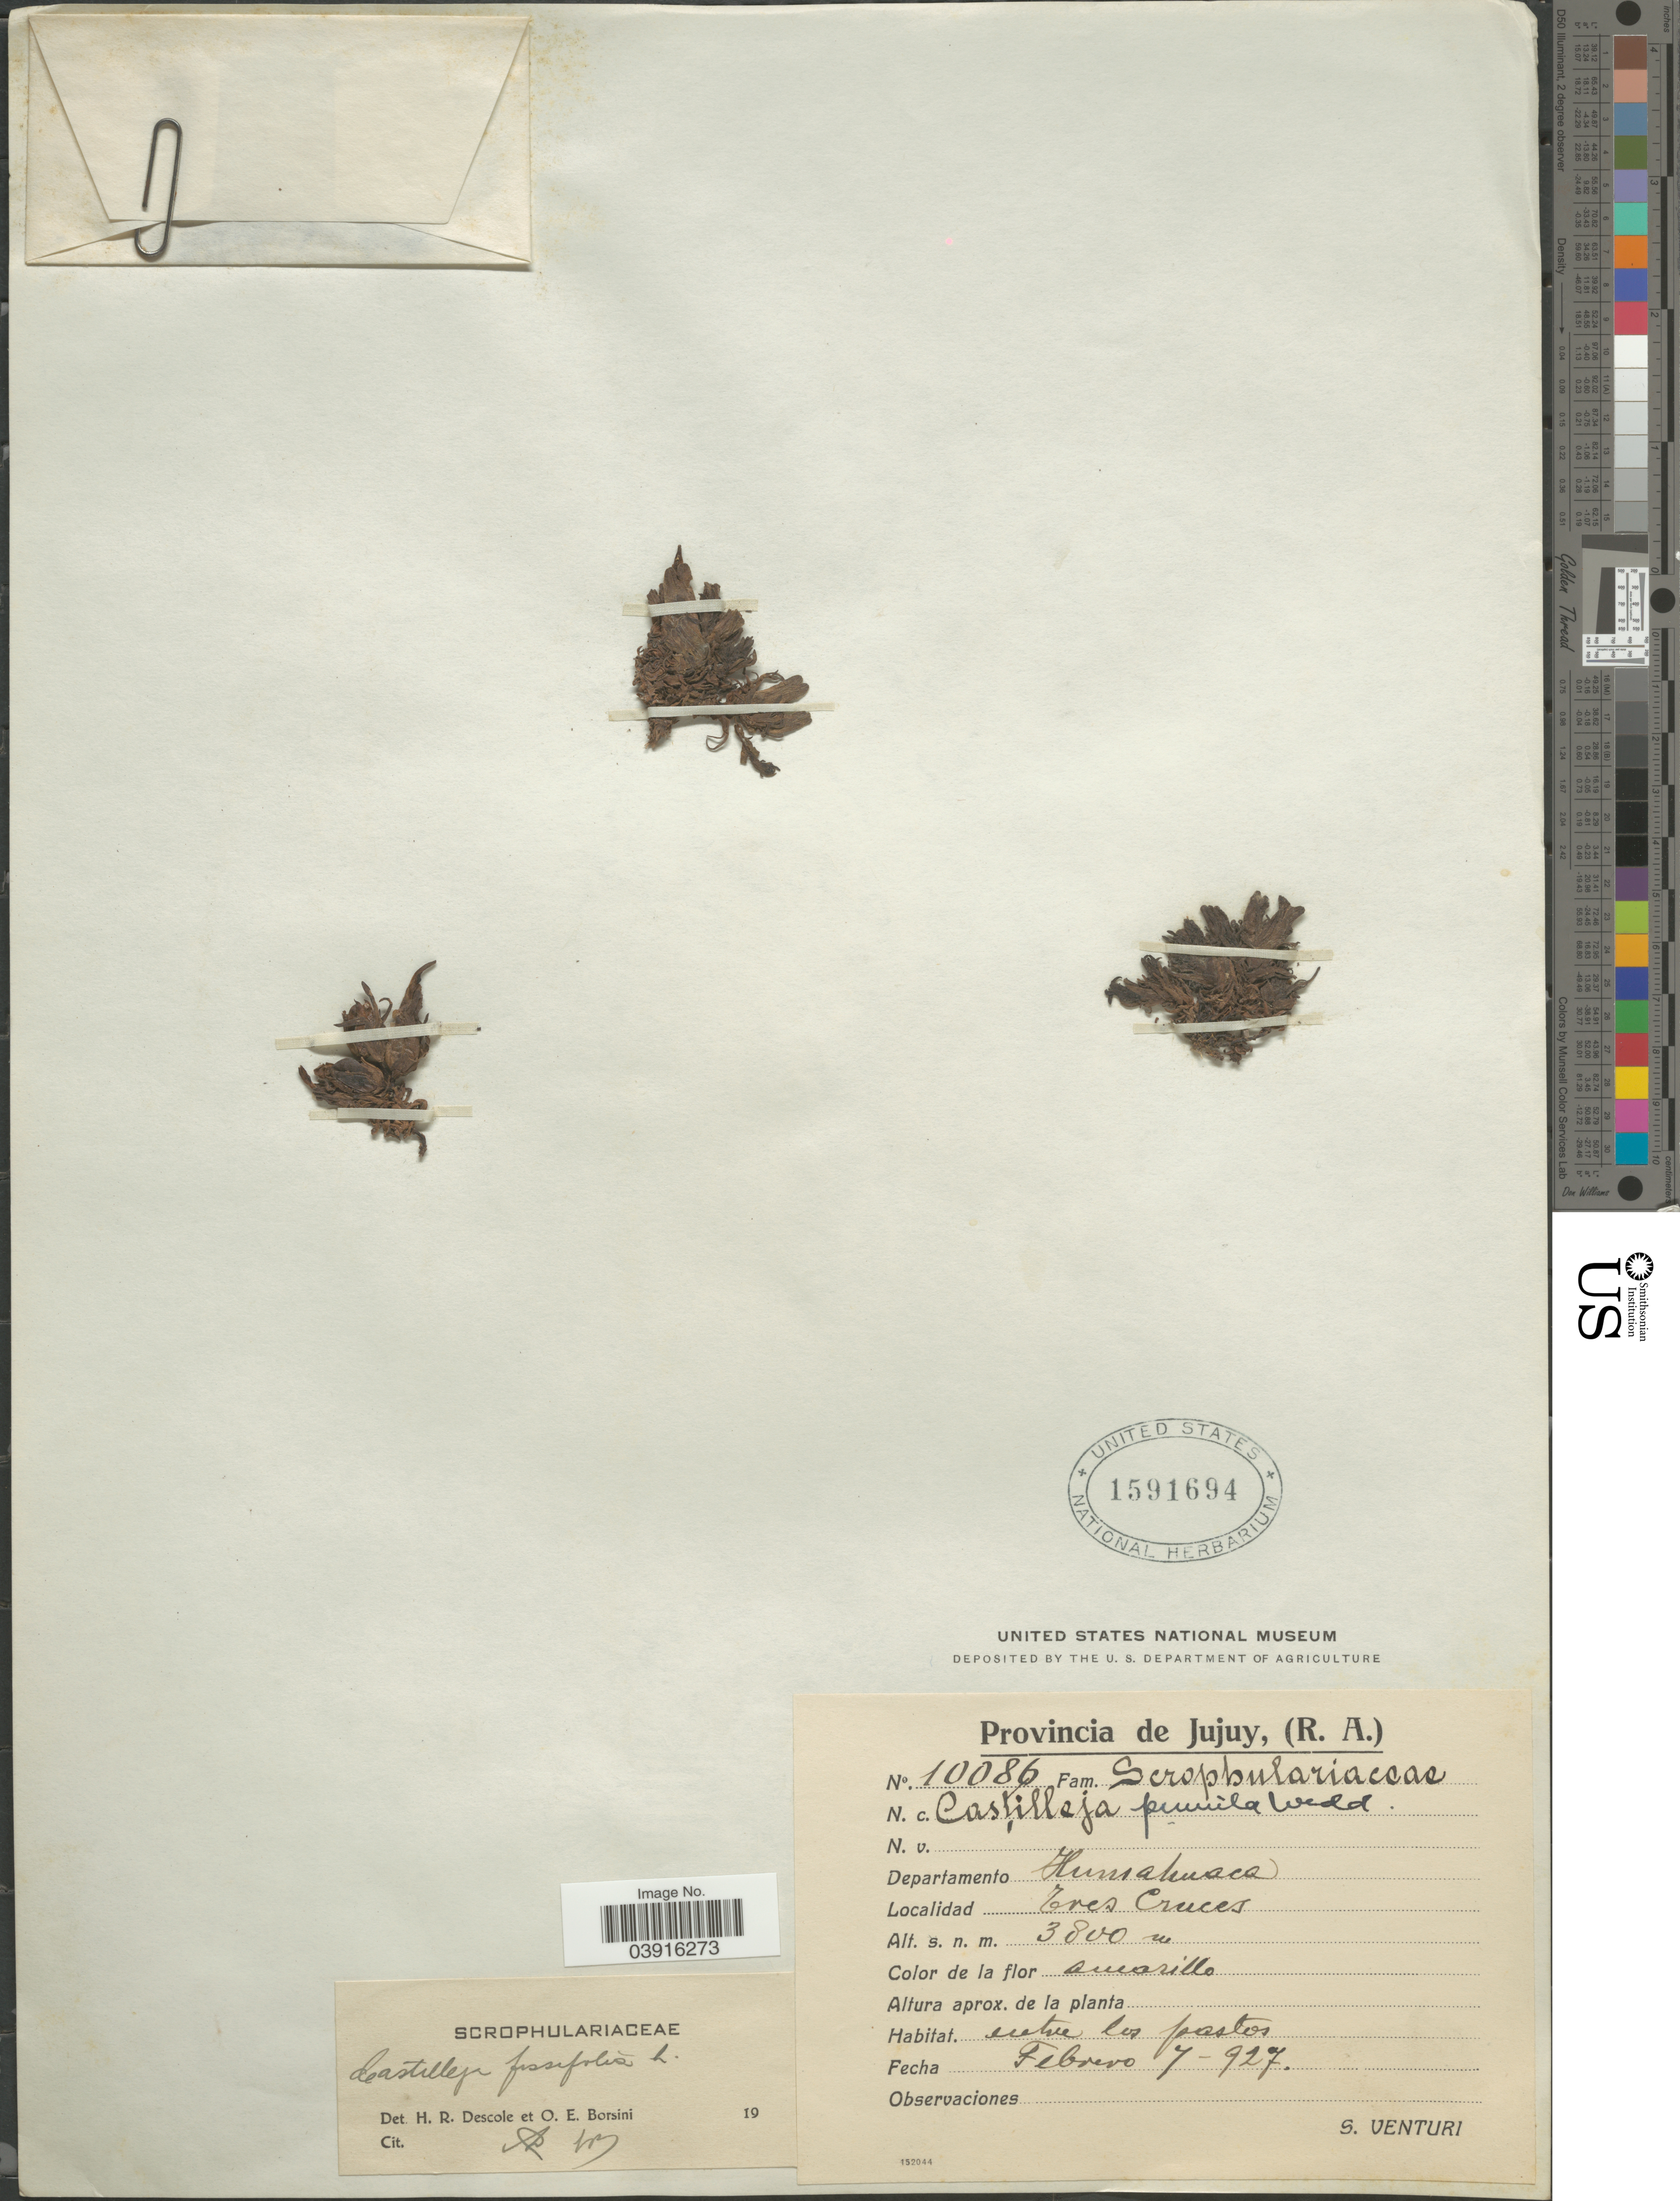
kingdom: Plantae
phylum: Tracheophyta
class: Magnoliopsida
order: Lamiales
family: Orobanchaceae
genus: Castilleja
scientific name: Castilleja fissifolia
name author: L. f.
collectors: S. Venturi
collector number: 10086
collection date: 1927-02-07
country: Argentina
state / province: Jujuy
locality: Departamento Humahuaca. Tres Cruces.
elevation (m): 3800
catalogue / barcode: US 1591694